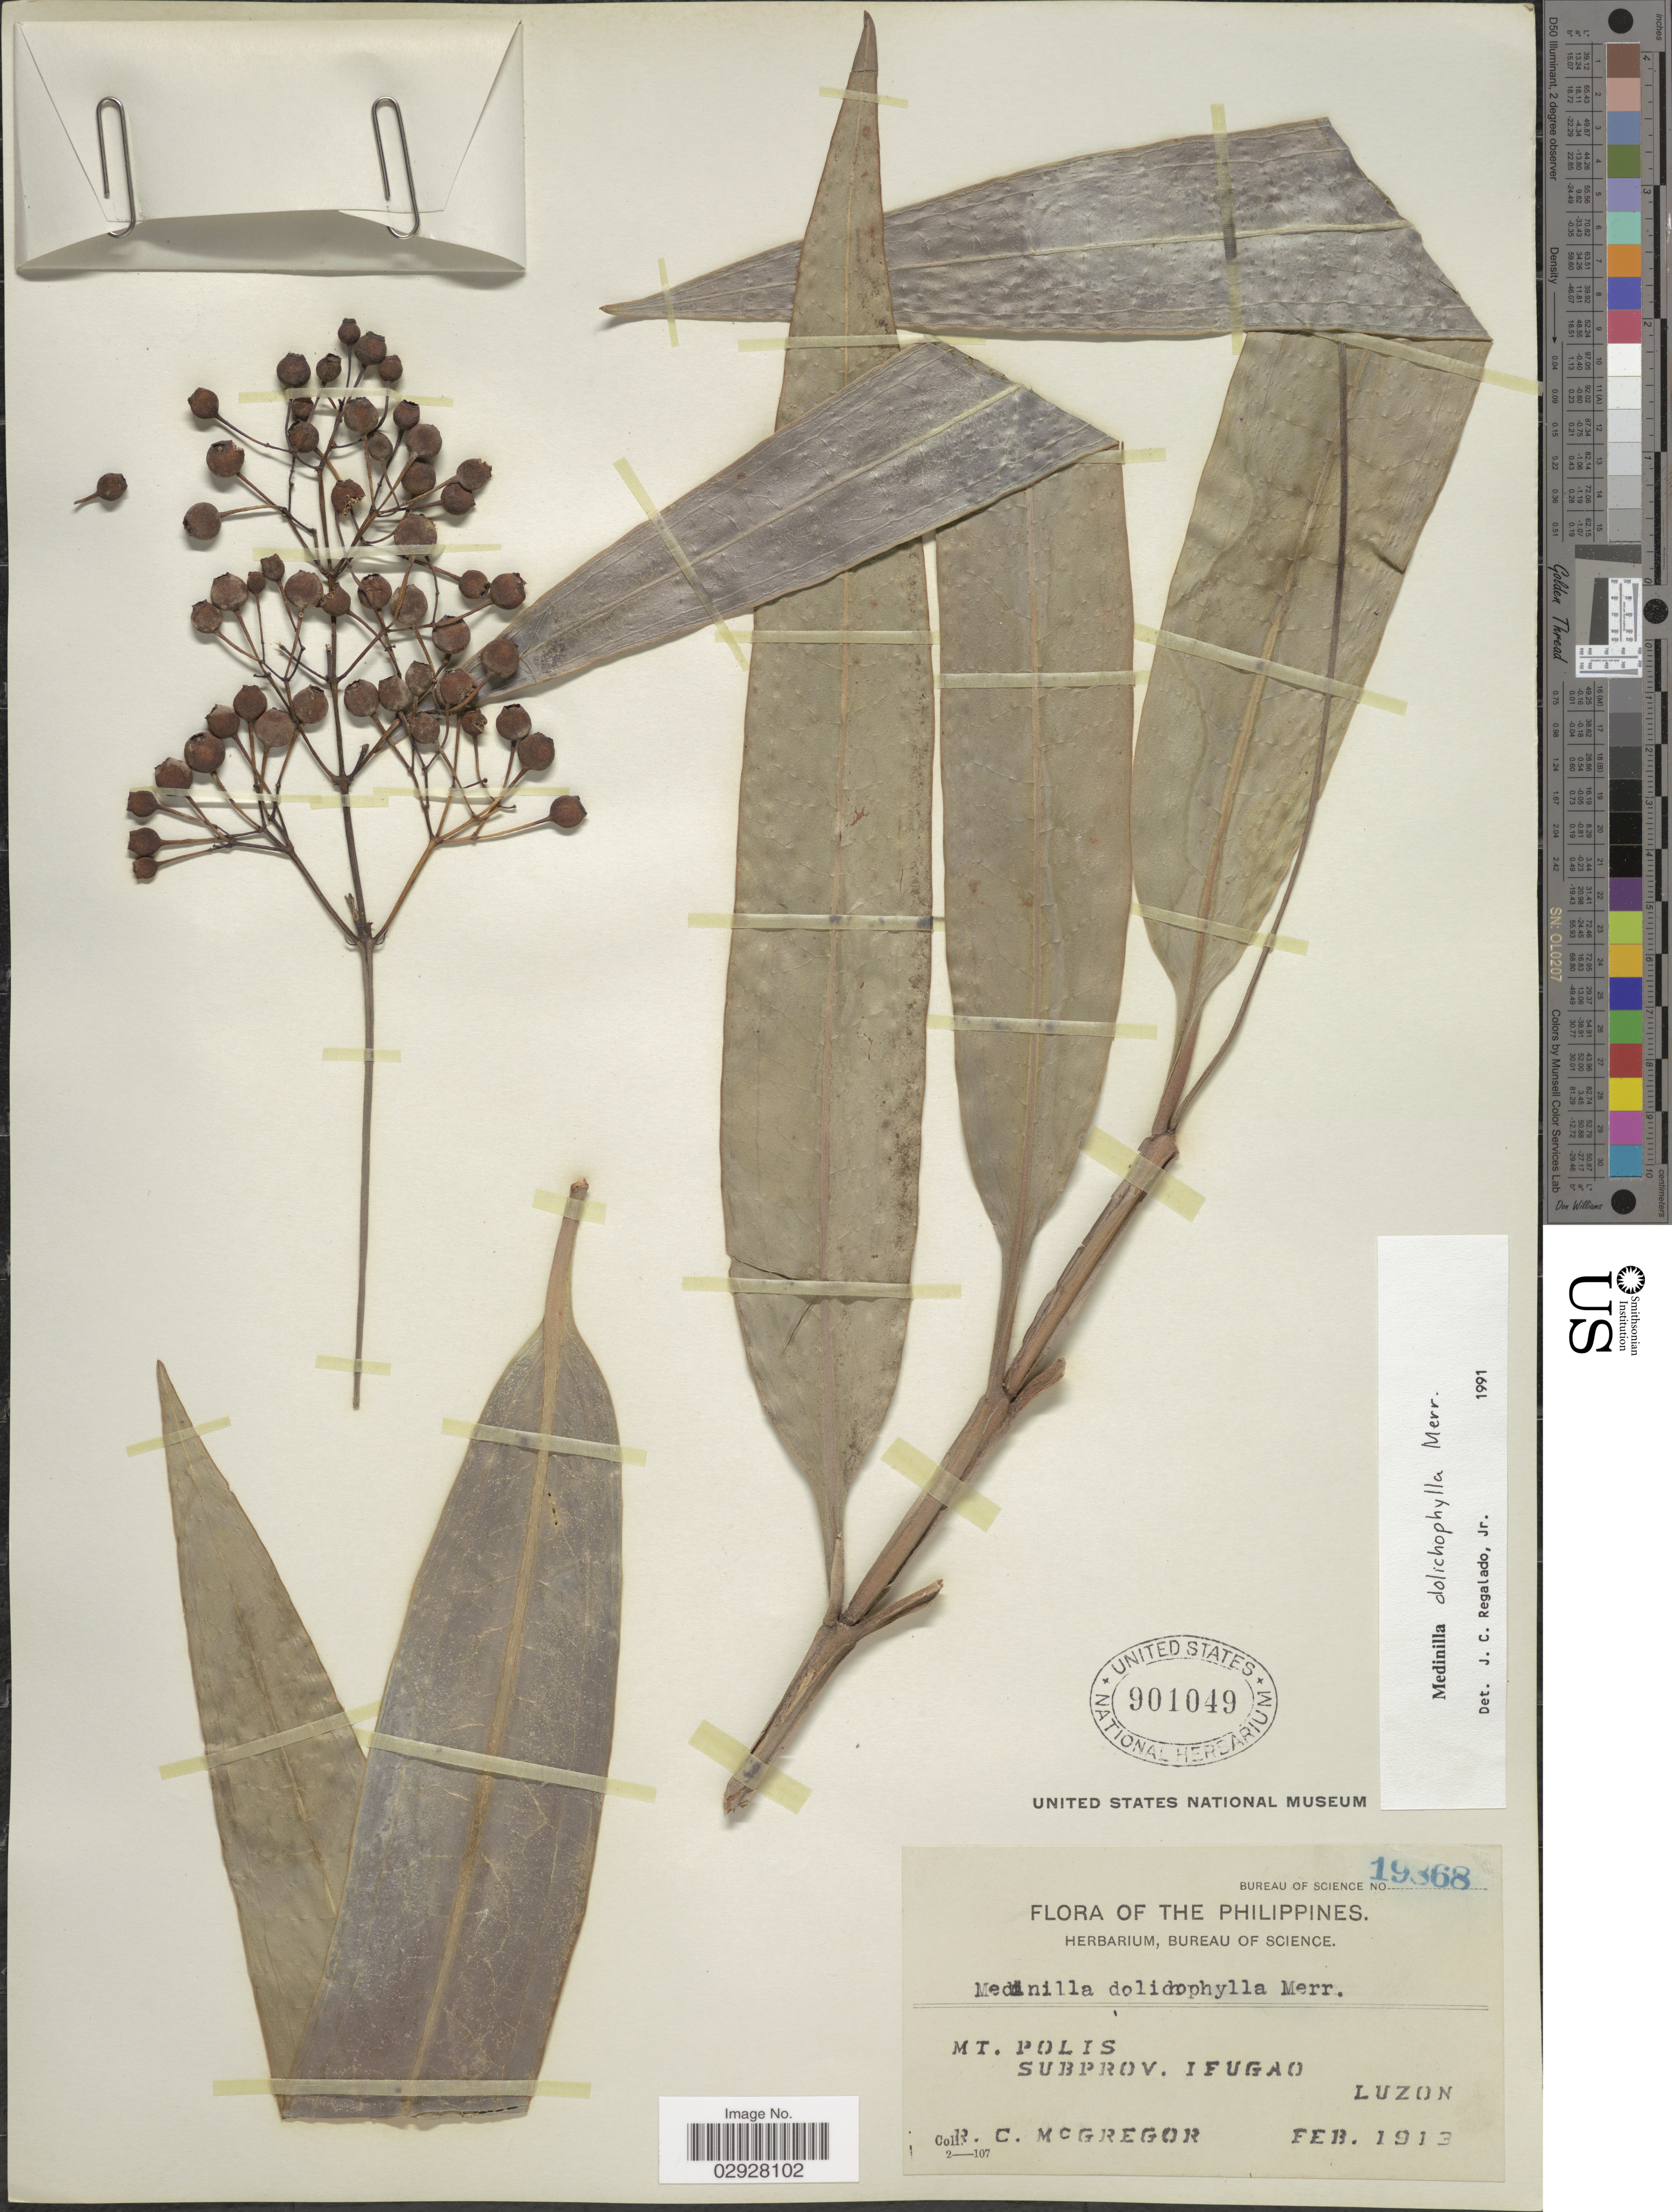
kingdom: Plantae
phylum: Tracheophyta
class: Magnoliopsida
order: Myrtales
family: Melastomataceae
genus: Medinilla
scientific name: Medinilla dolichophylla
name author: Merr.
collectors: R. C. McGregor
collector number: Bureau of Science 19868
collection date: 1913-02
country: Philippines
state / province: Cordillera (Administrative Region)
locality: Mt. Polis, Subprov. Ifugao, Luzon.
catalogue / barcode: US 901049